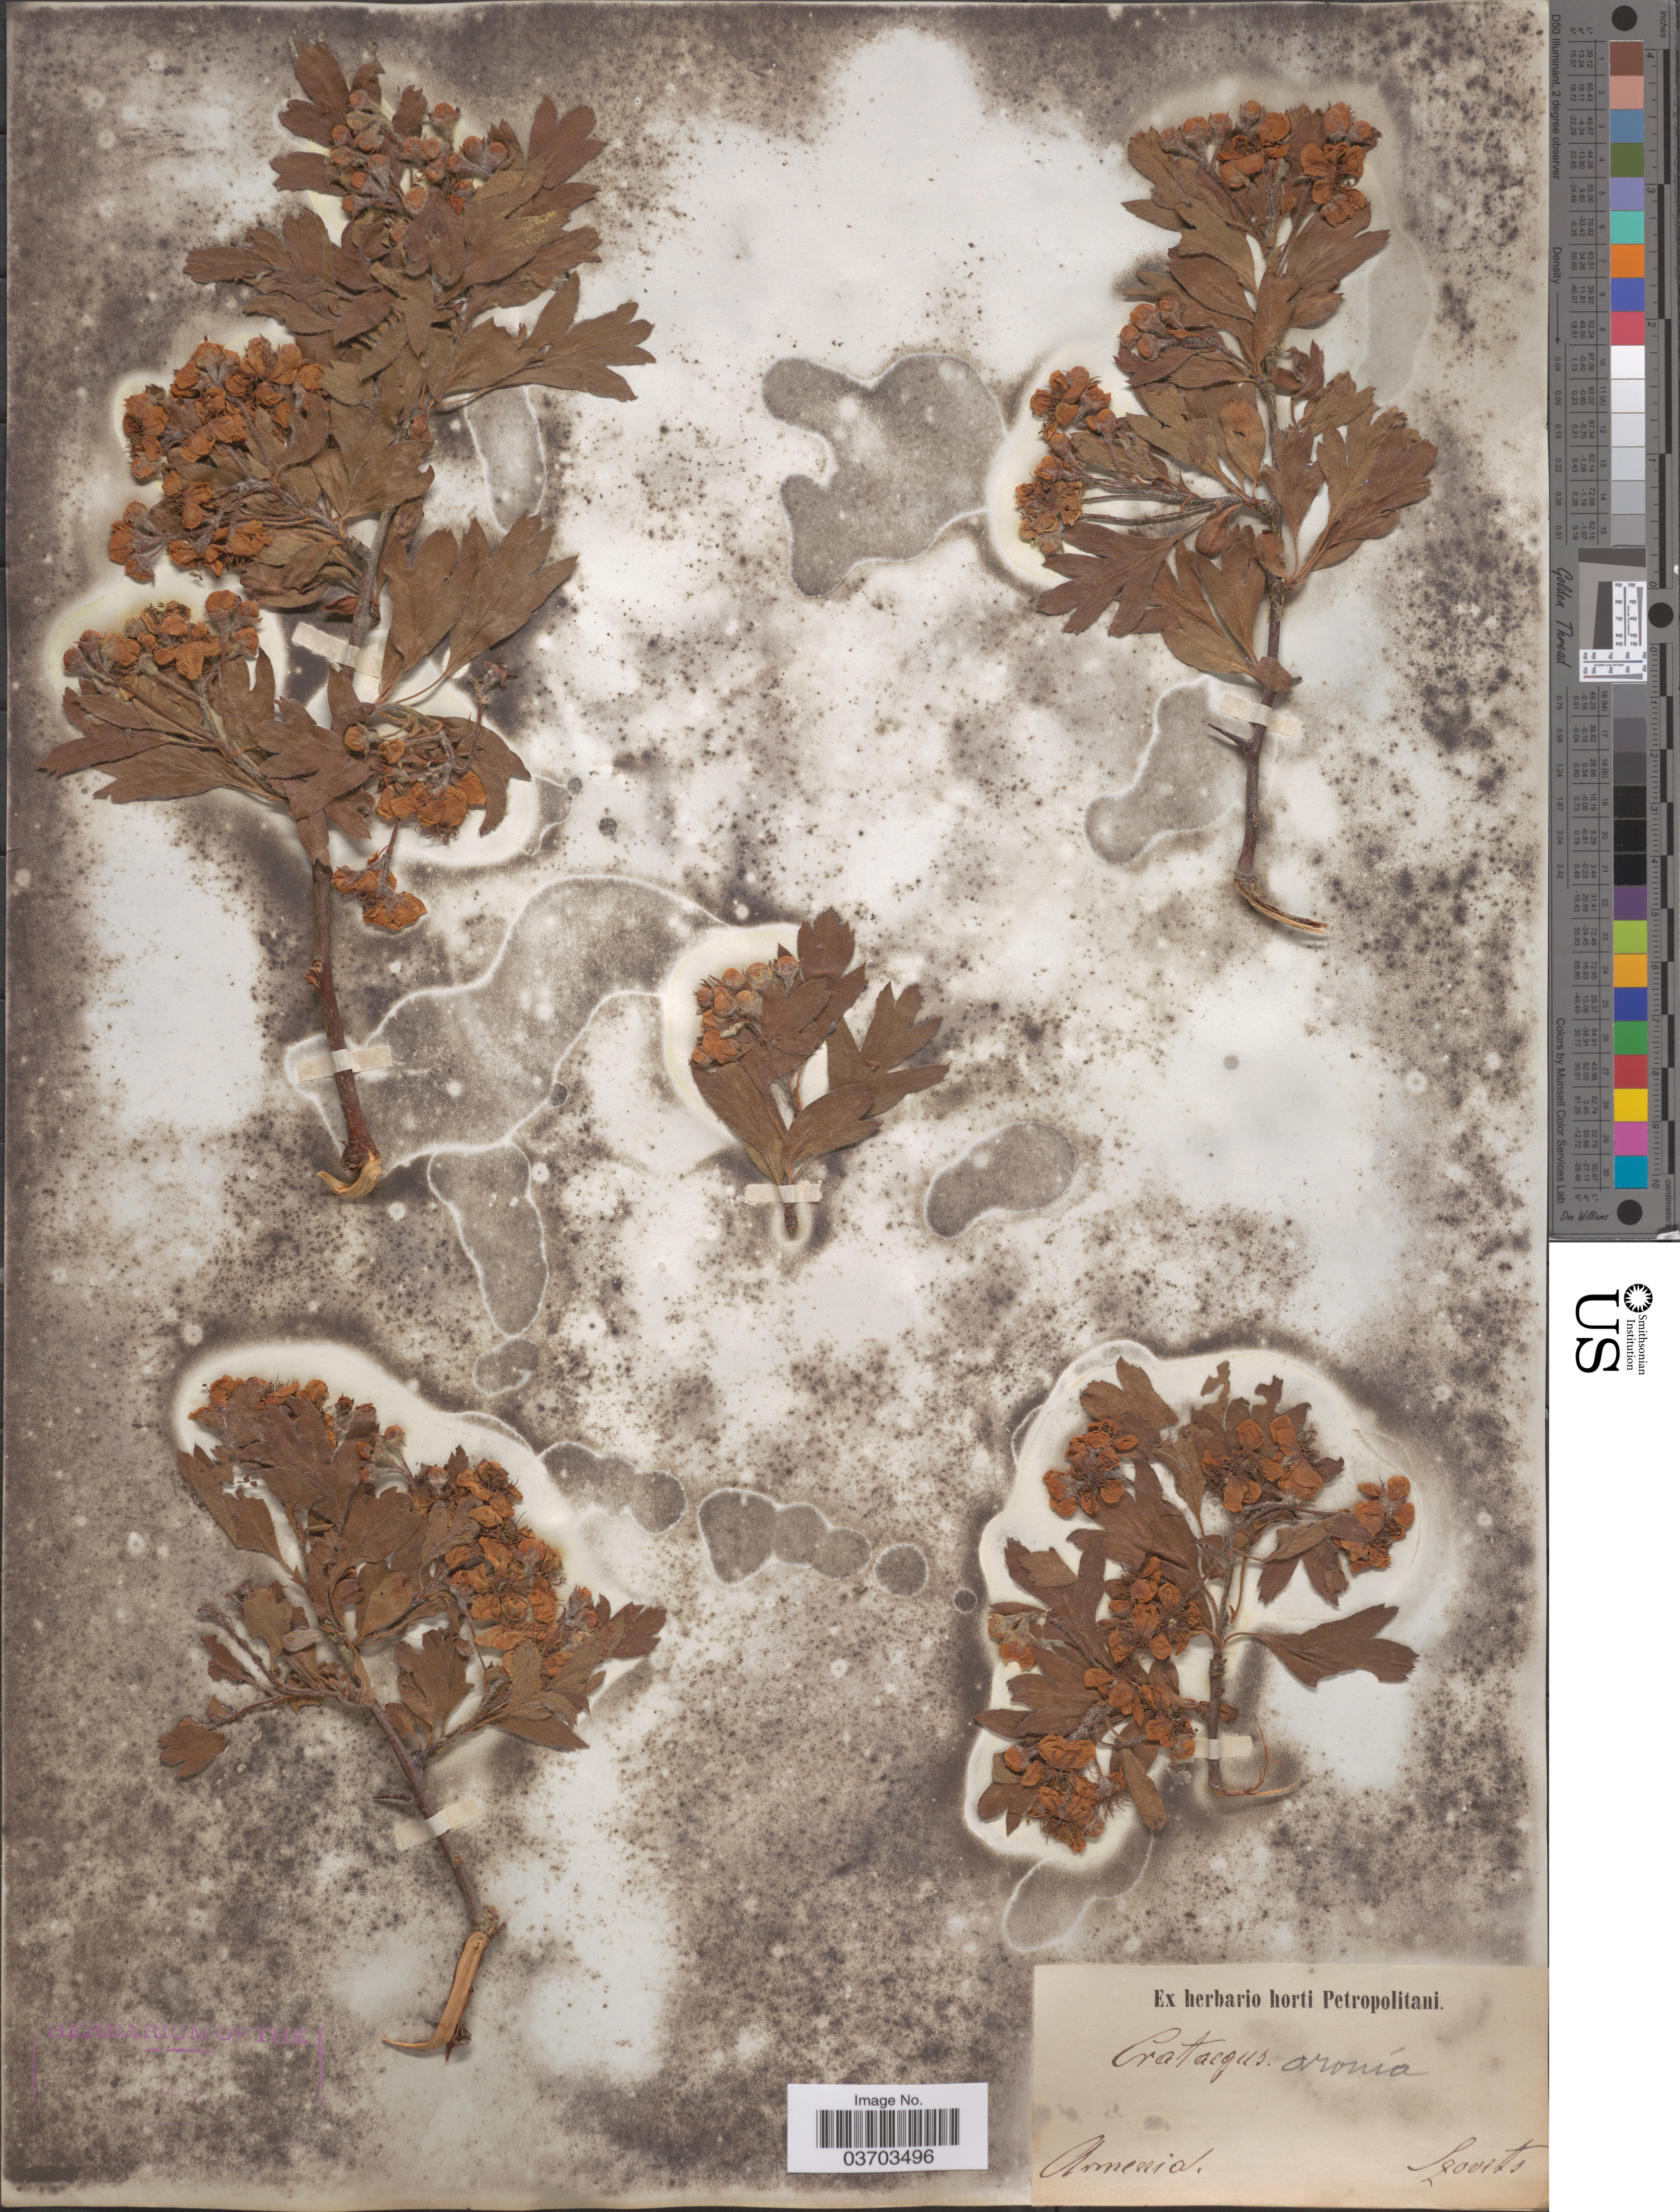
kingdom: Plantae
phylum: Tracheophyta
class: Magnoliopsida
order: Rosales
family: Rosaceae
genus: Crataegus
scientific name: Crataegus azarolus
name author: L.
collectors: Szovits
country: Armenia